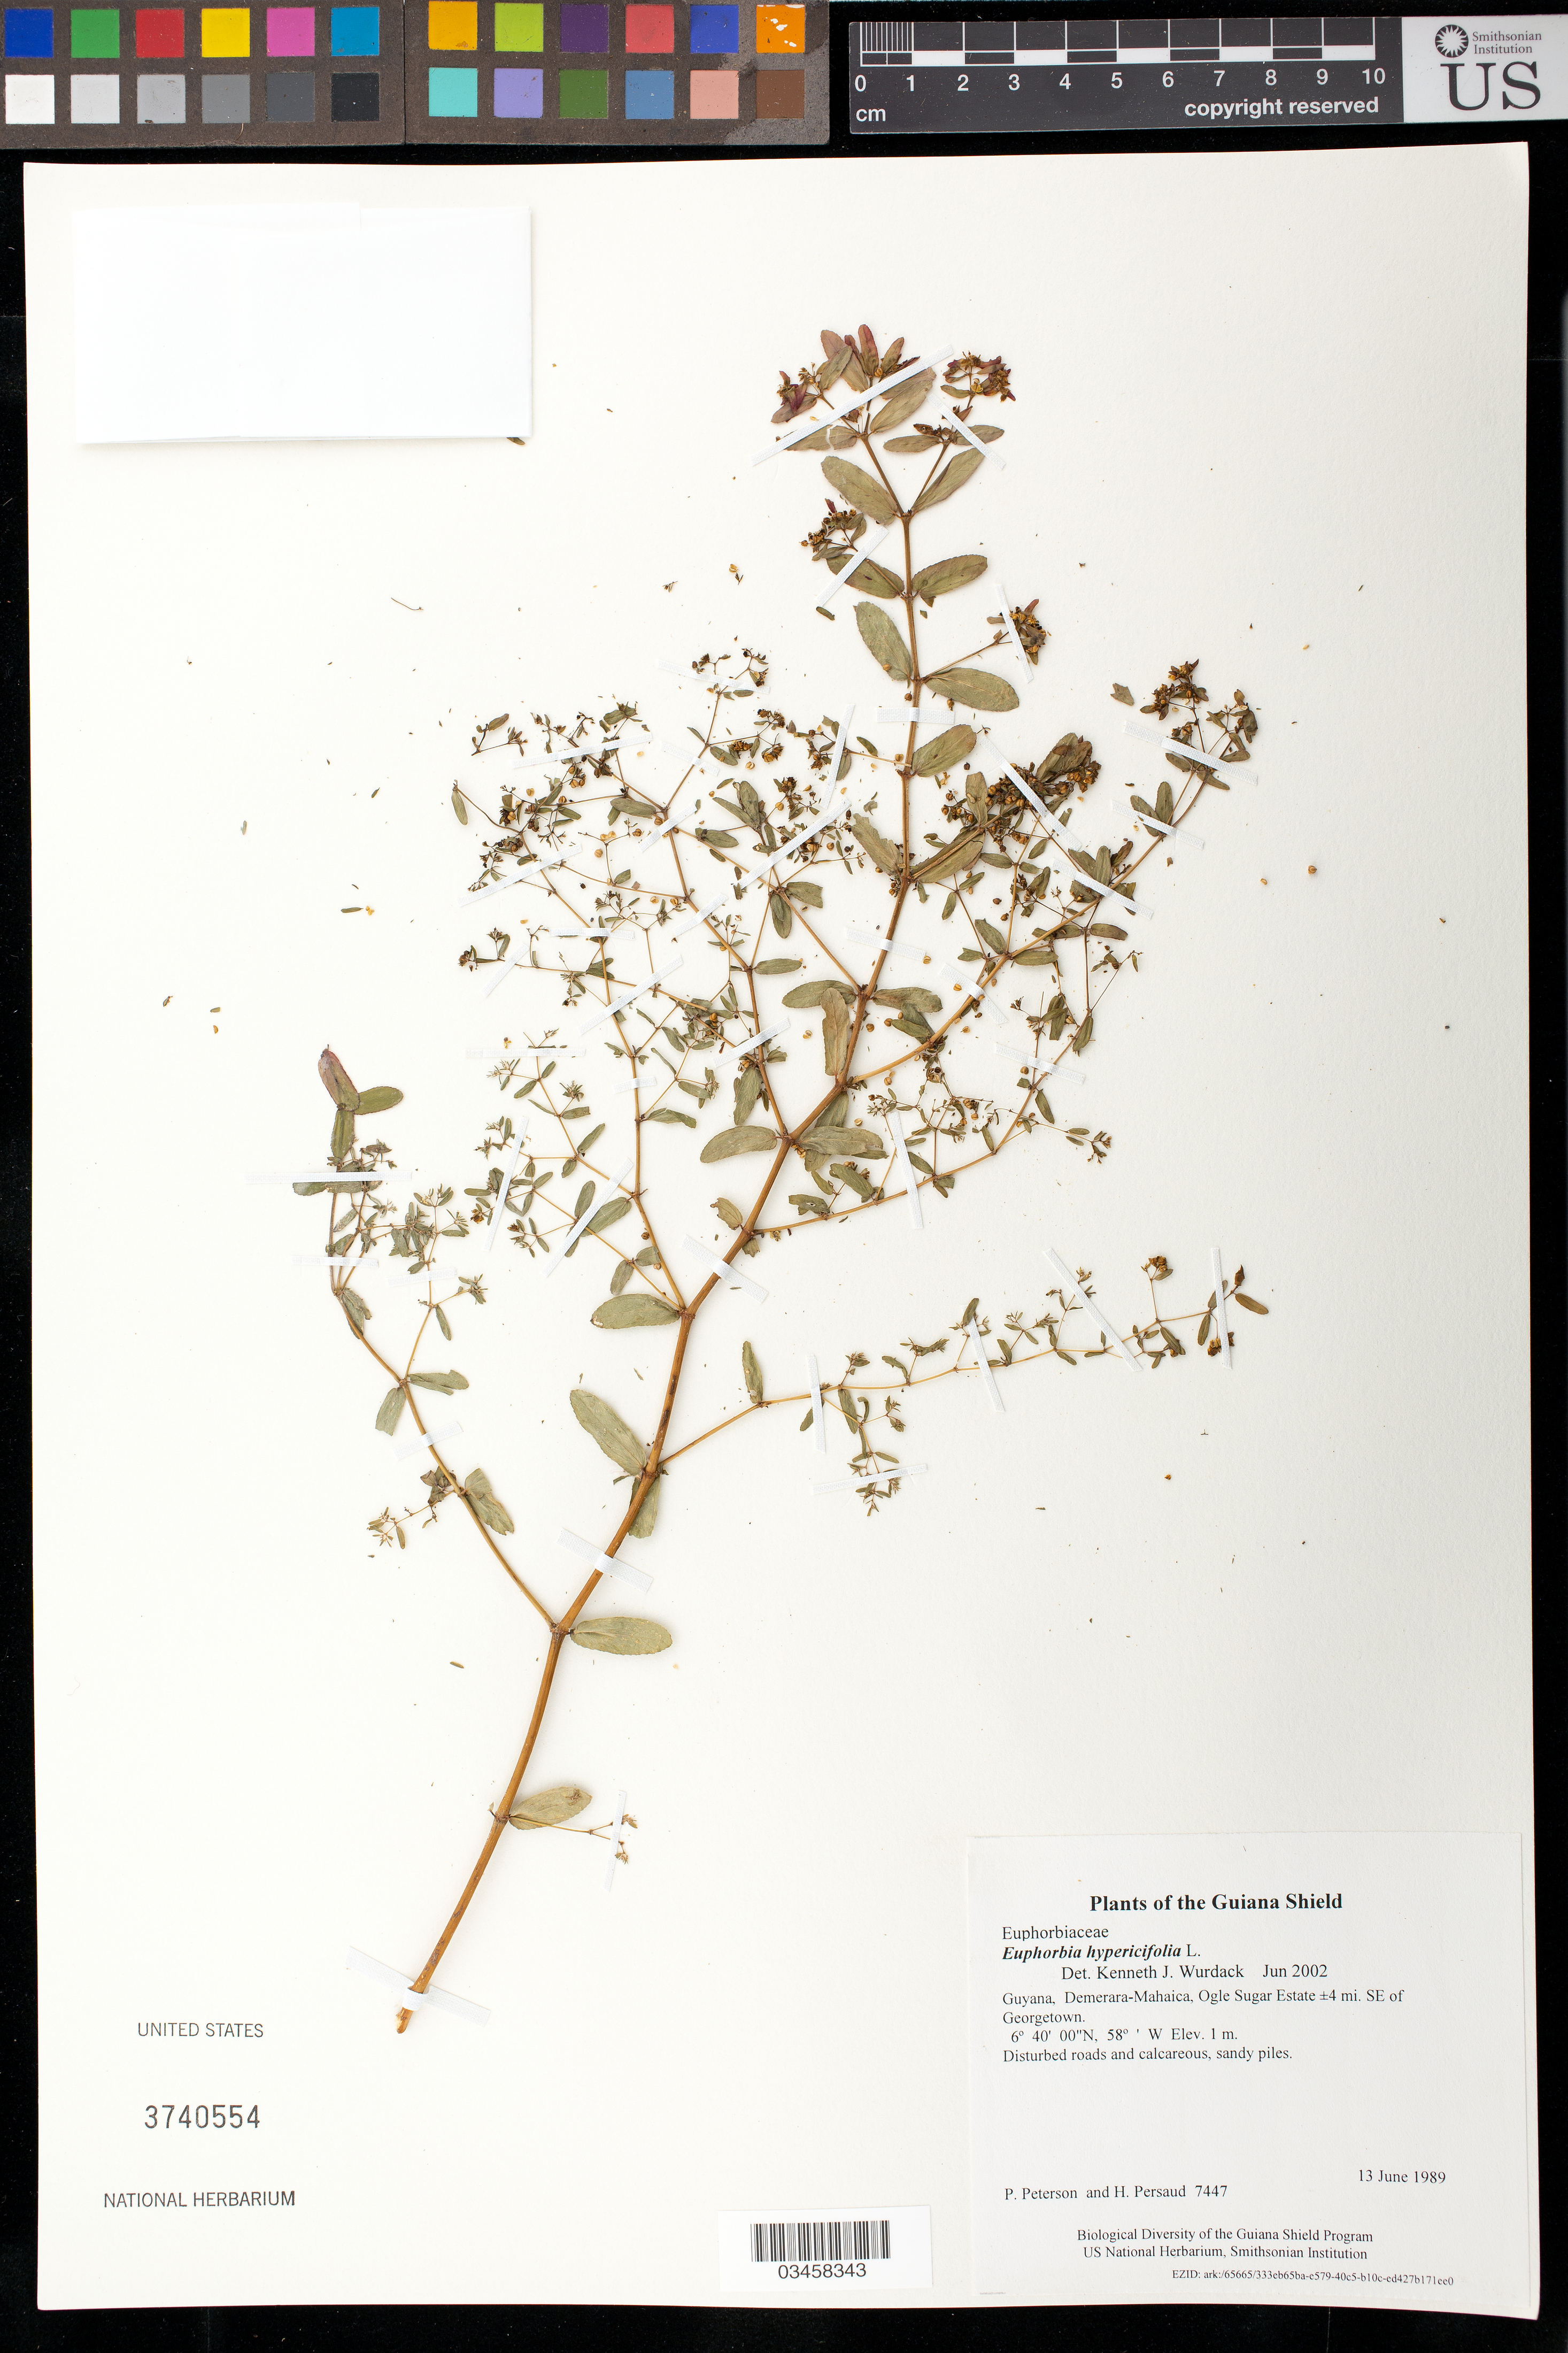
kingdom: Plantae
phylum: Tracheophyta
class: Magnoliopsida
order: Malpighiales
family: Euphorbiaceae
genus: Euphorbia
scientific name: Euphorbia hypericifolia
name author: L.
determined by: Punt, W.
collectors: P. M. Peterson & H. Persaud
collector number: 7447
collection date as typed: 13 June 1989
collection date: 1989-06-13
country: Guyana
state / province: Demerara-Mahaica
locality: Ogle Sugar Estate ±4 mi. SE of Georgetown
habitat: Disturbed roads and calcareous, sandy piles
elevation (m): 1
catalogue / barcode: US 3740554